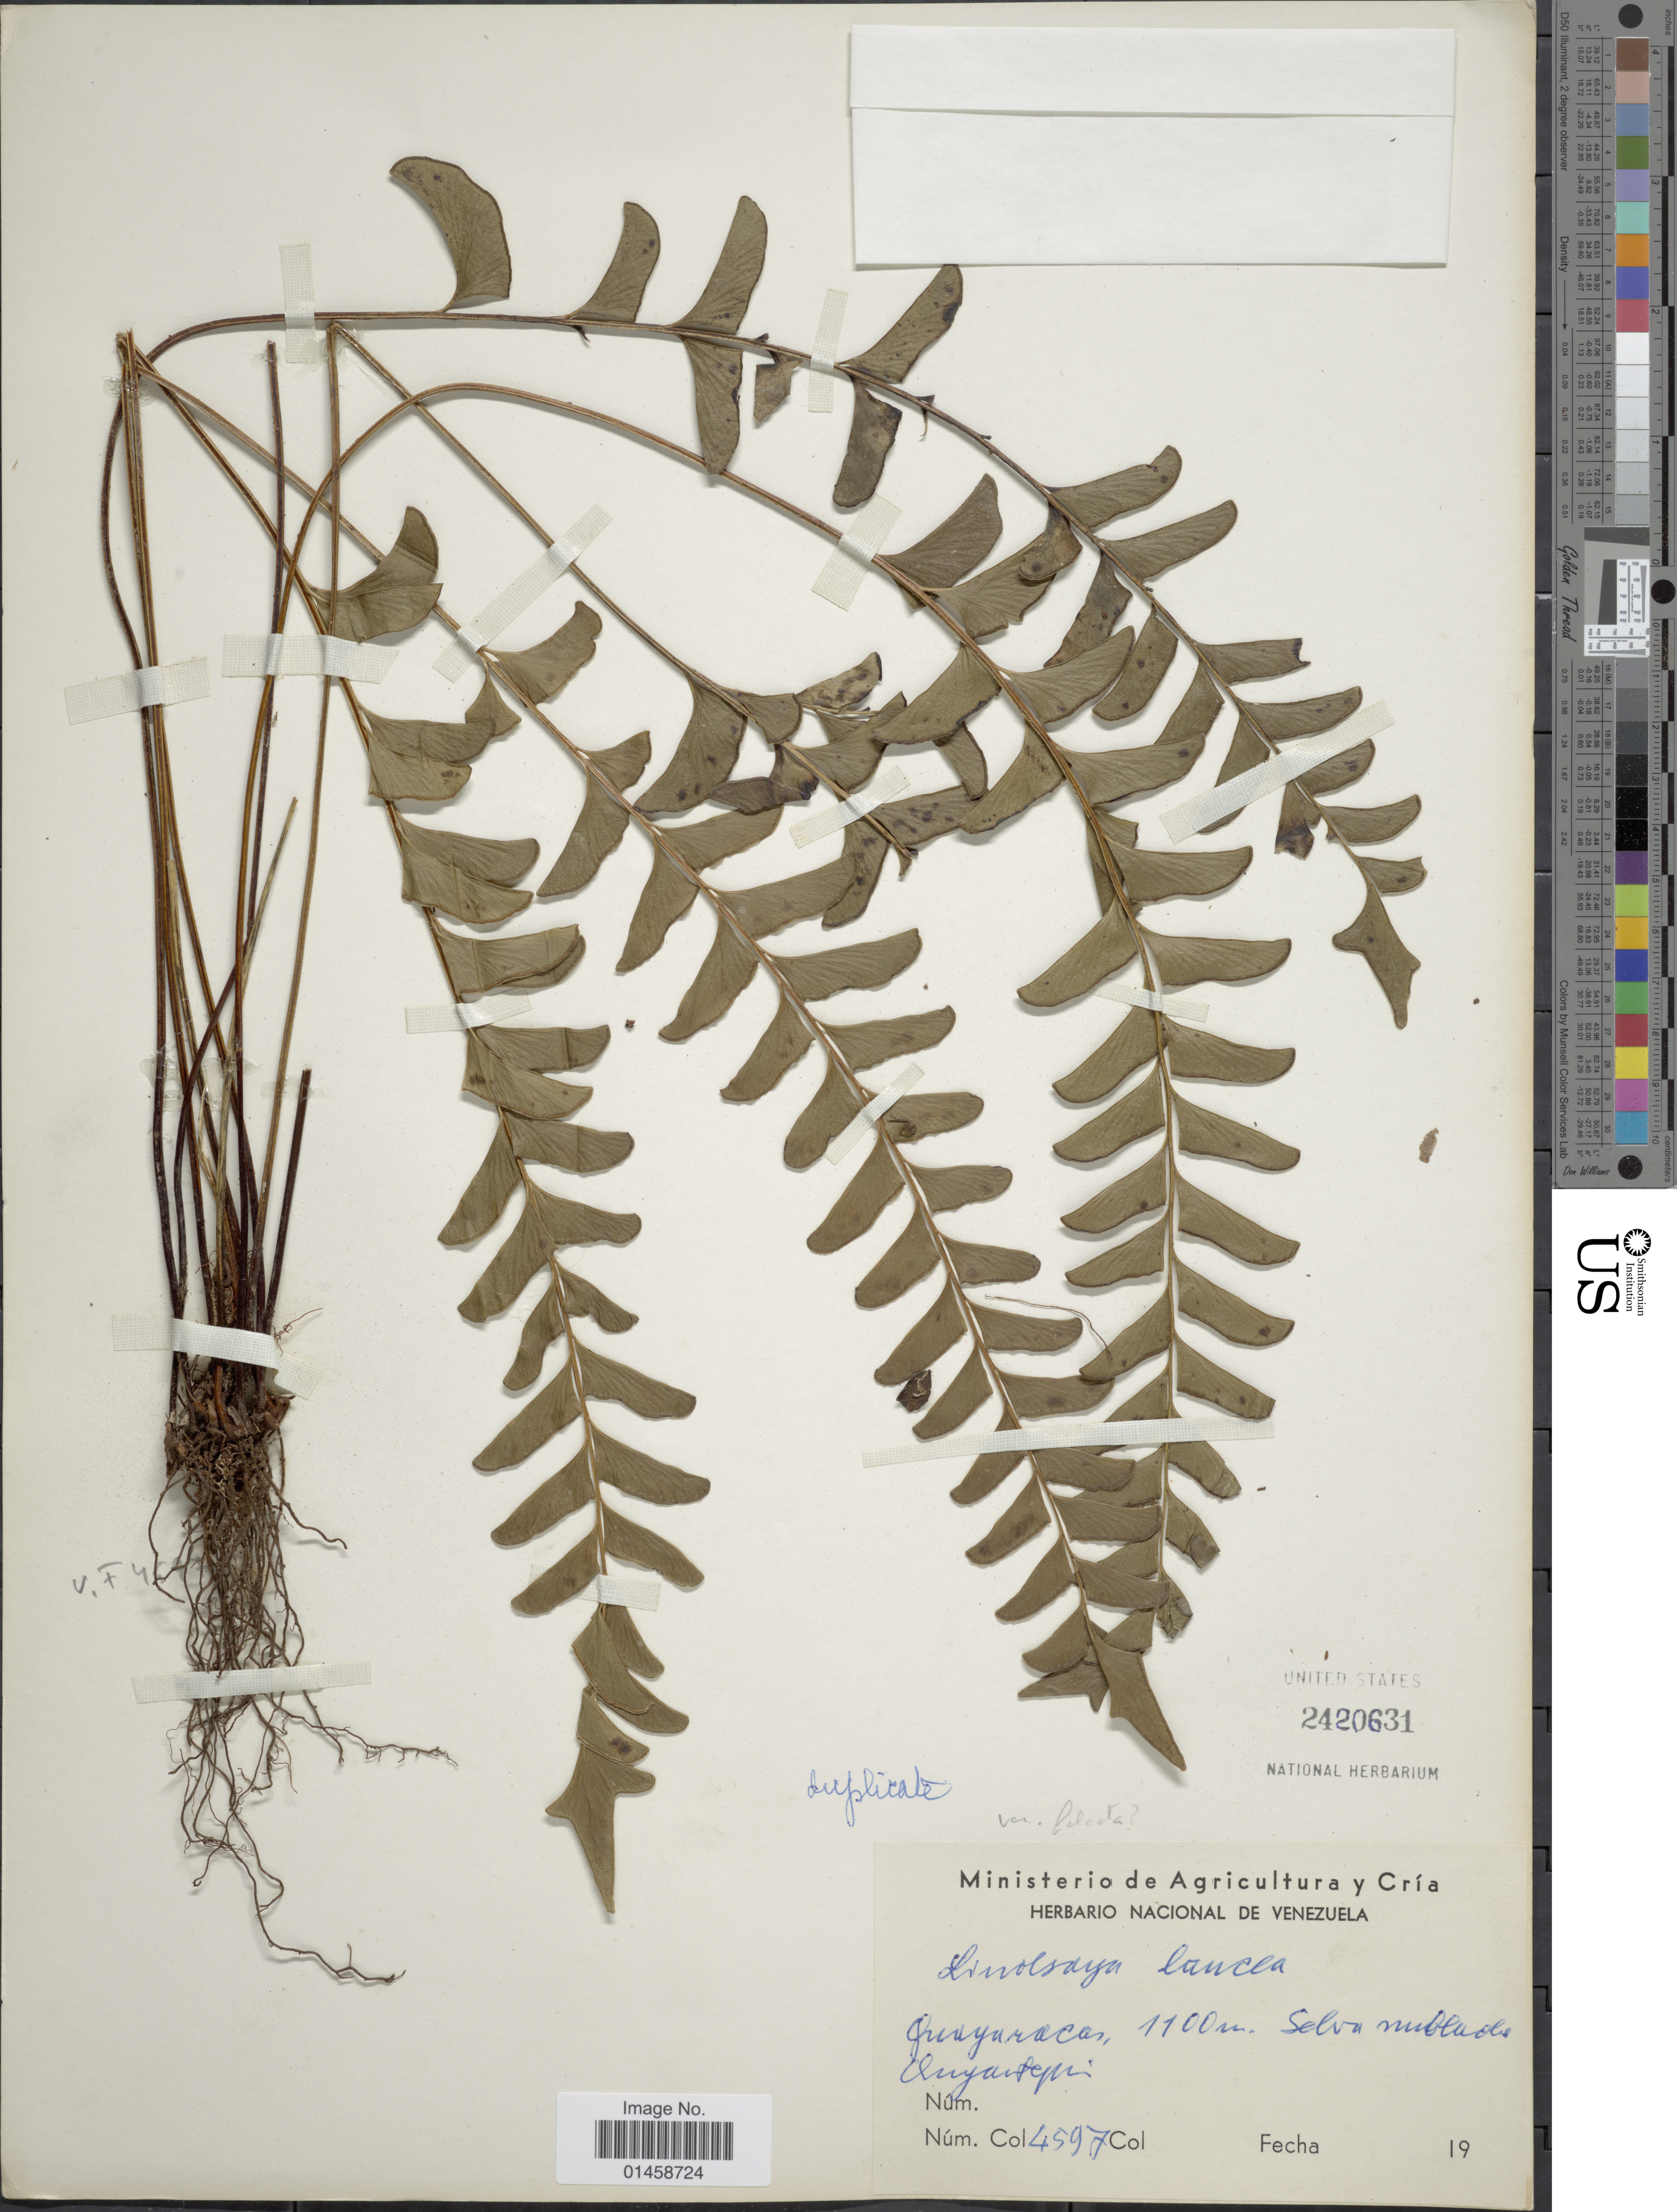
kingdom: Plantae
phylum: Tracheophyta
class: Polypodiopsida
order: Polypodiales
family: Lindsaeaceae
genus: Lindsaea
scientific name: Lindsaea lancea var. falcata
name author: (Dryand.) Rosenst.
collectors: ex herb. Nacional De Venezuela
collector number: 4597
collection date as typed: Transcribed d/m/y: //19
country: Venezuela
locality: Guayaracas, Selva nublada Auyantepui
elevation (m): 1100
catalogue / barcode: US 2420631